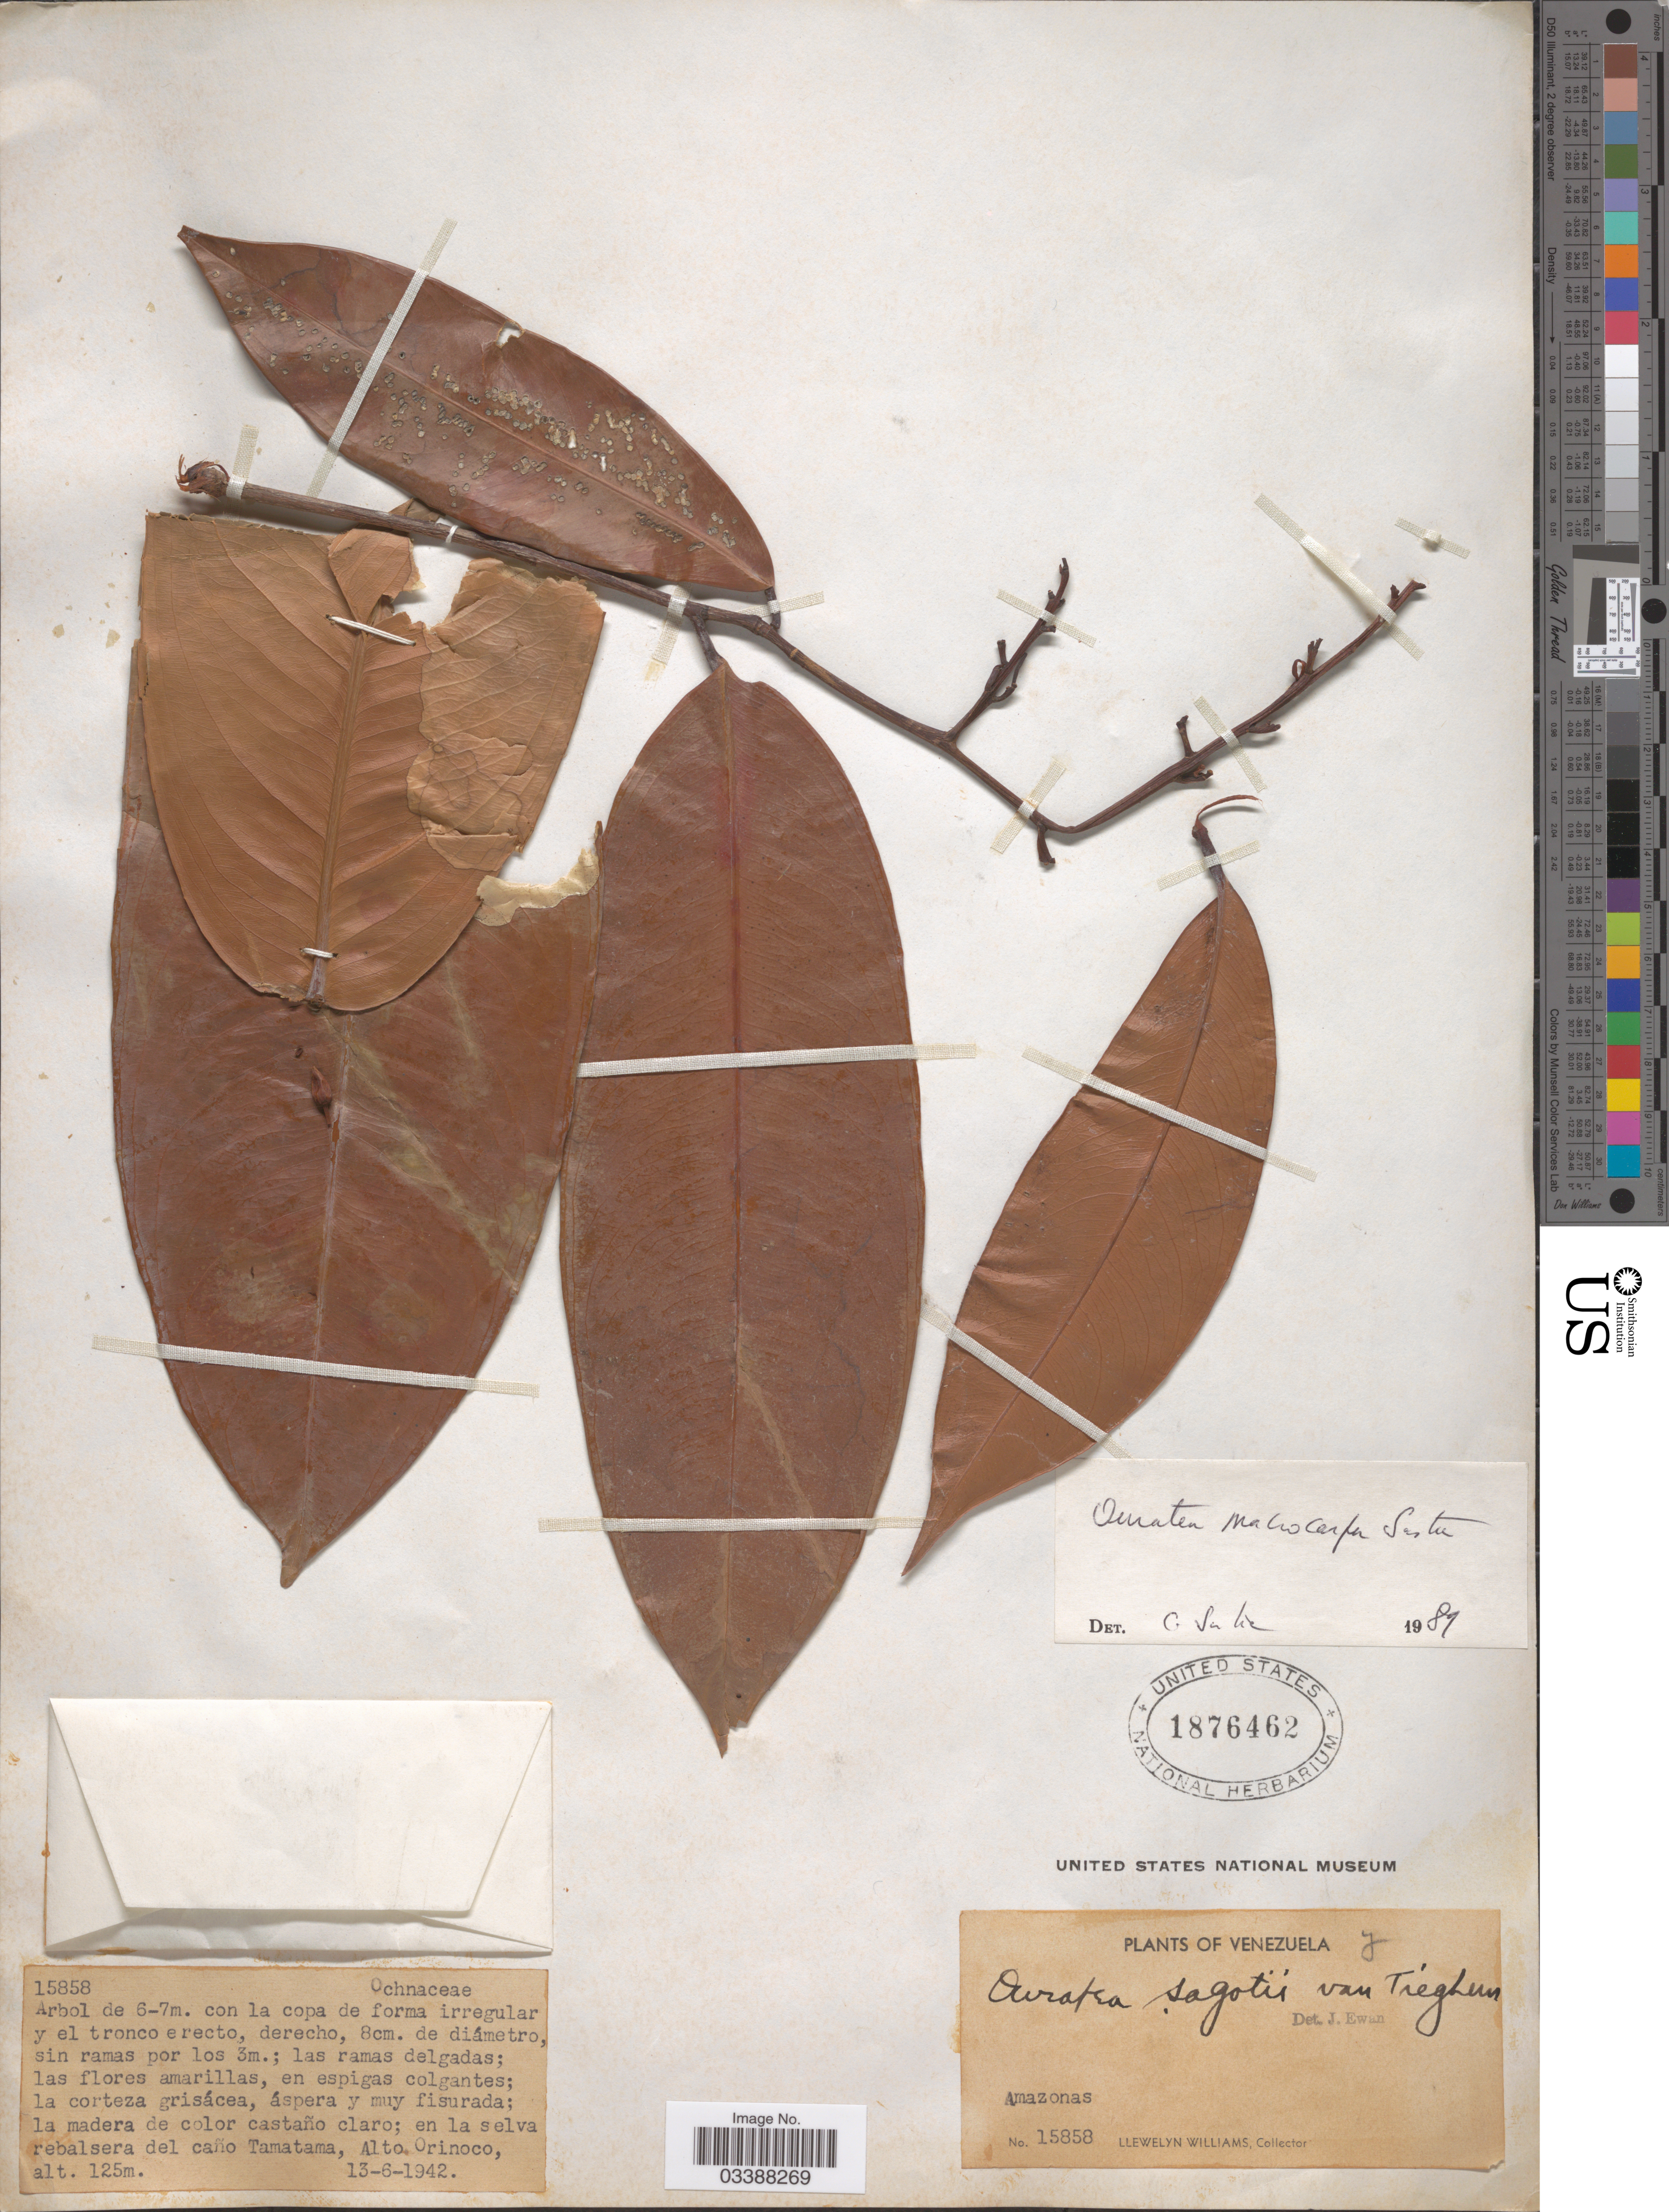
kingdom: Plantae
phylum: Tracheophyta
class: Magnoliopsida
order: Malpighiales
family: Ochnaceae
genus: Ouratea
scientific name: Ouratea macrocarpa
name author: Sastre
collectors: Ll. Williams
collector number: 15858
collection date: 1942-06-13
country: Venezuela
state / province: Amazonas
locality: En la selva rebalsera del caño Tamatama, Alto Orinoco.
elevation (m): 125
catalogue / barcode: US 1876462